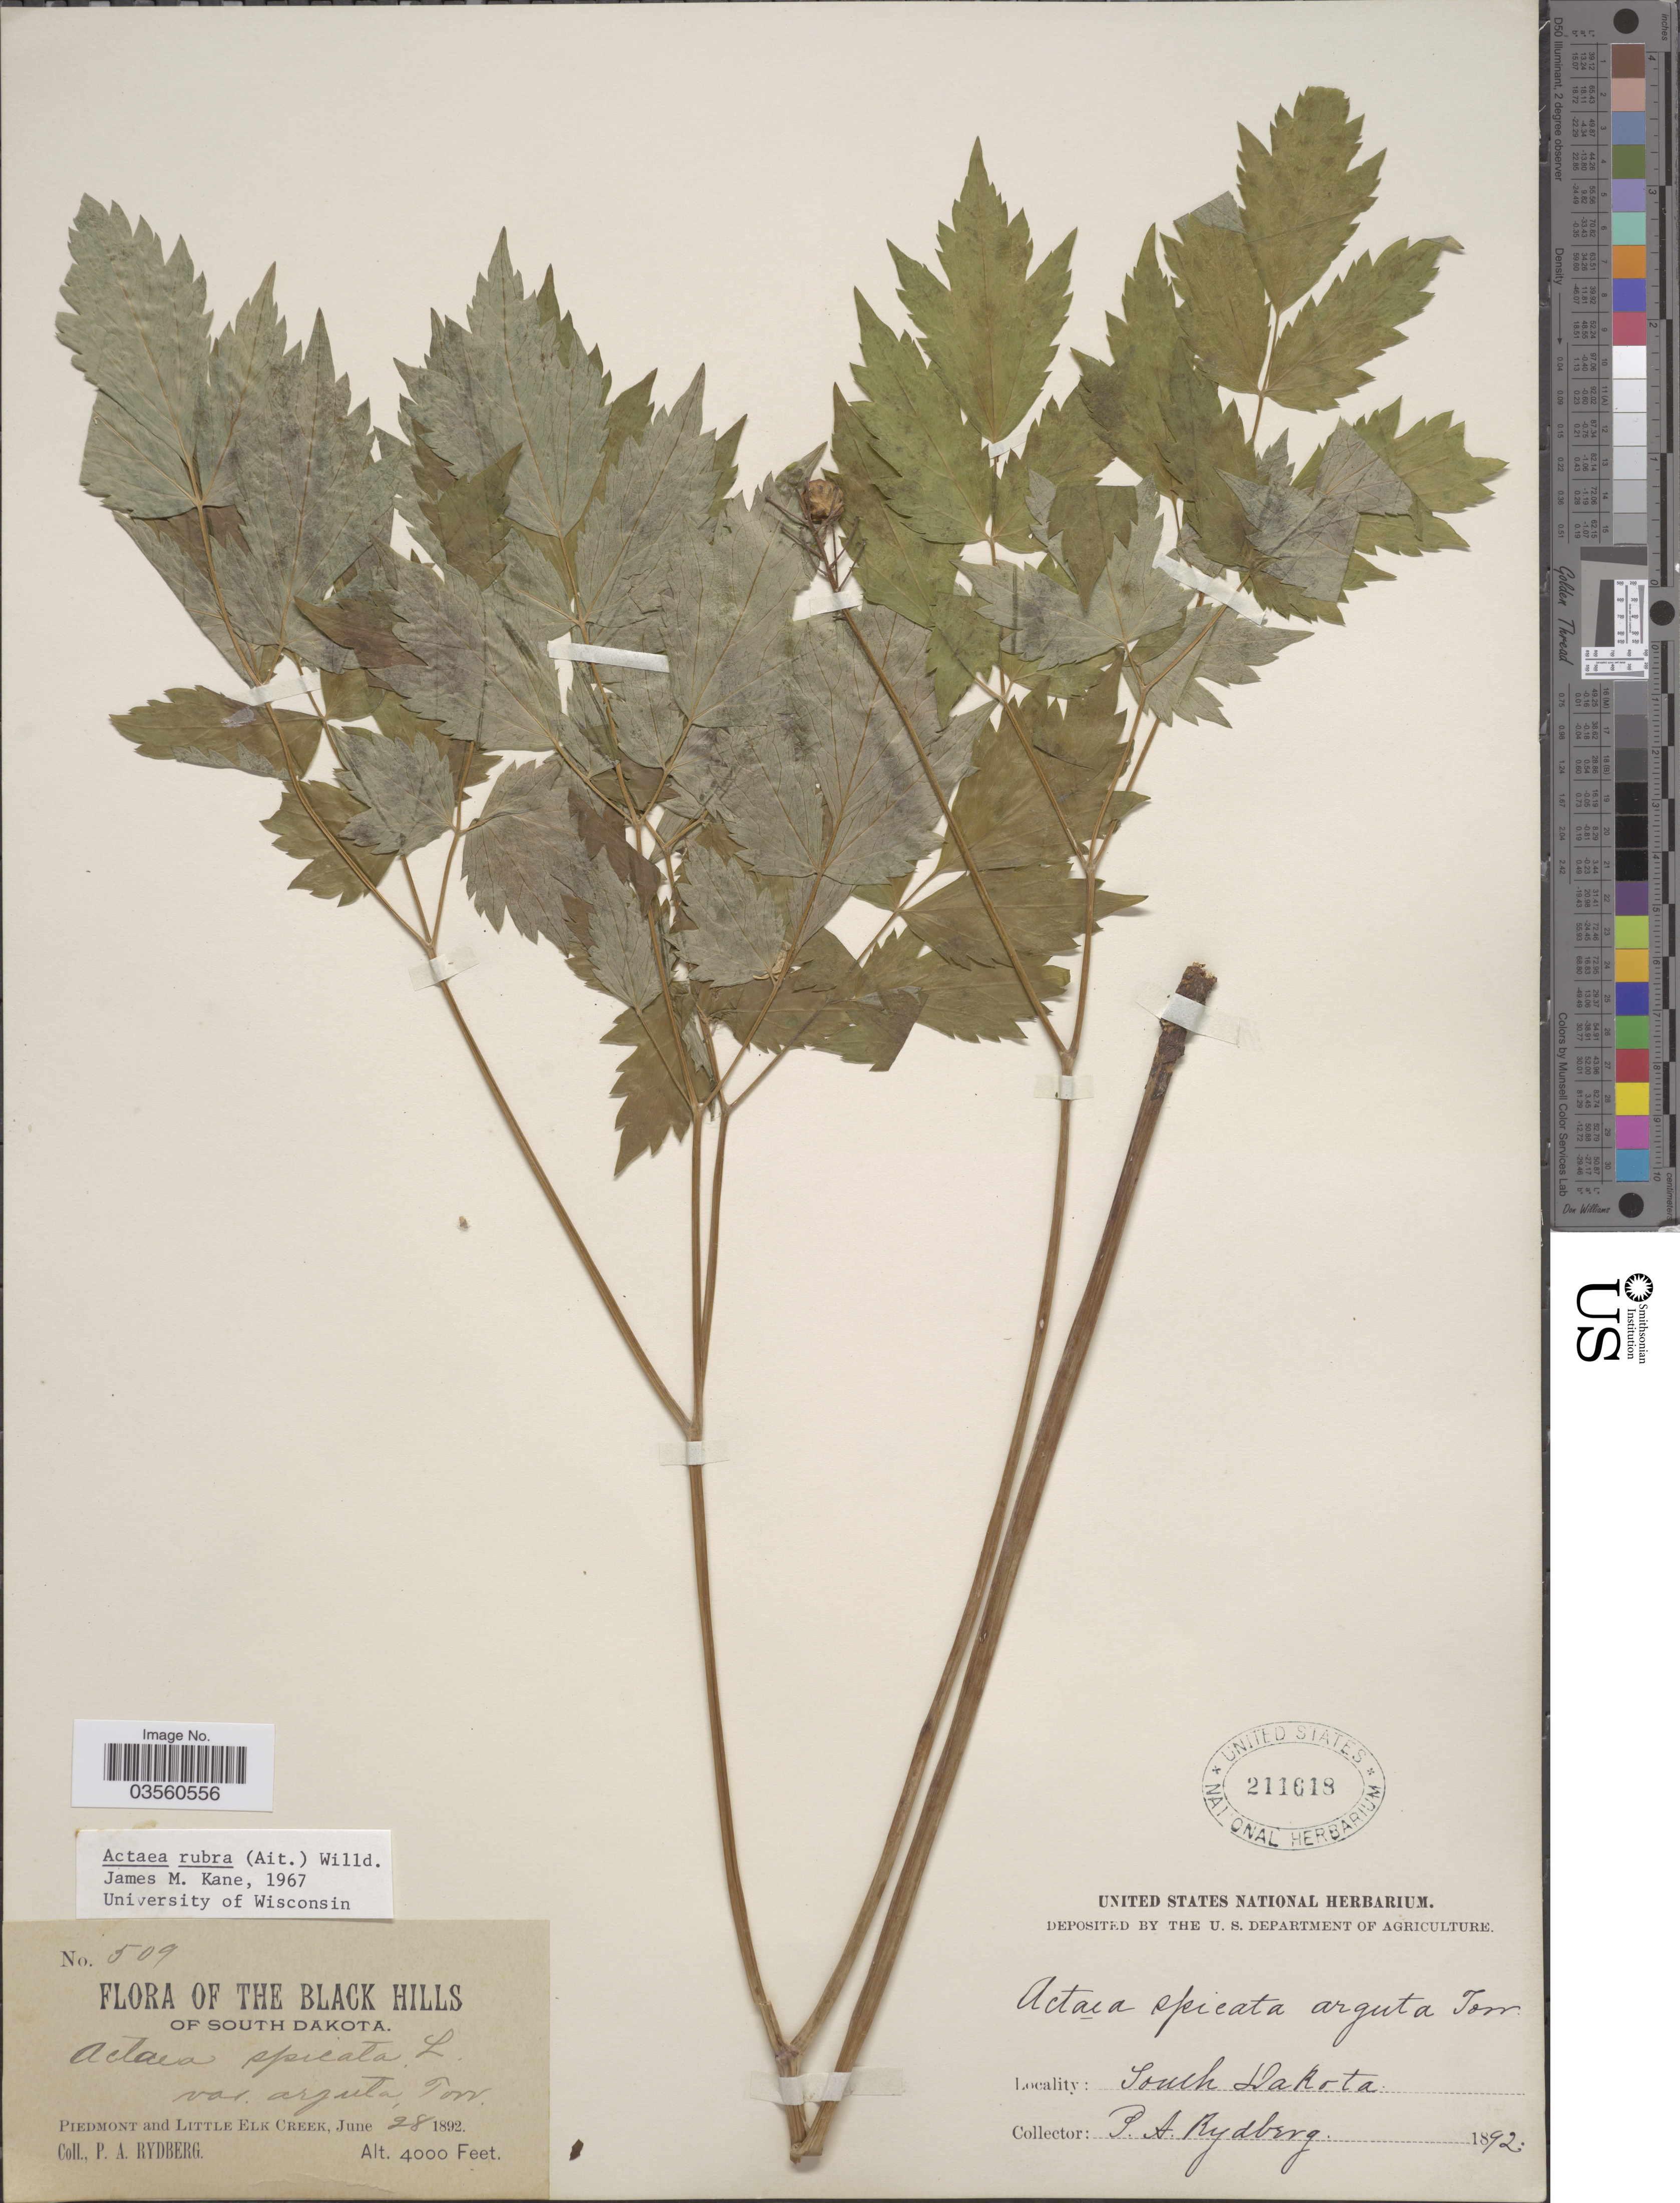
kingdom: Plantae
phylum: Tracheophyta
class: Magnoliopsida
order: Ranunculales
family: Ranunculaceae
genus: Actaea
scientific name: Actaea rubra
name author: (Aiton) Willd.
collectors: P. A. Rydberg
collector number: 509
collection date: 1892-06-28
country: United States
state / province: South Dakota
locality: The Black Hills. Piedmont and Little Elk Creek.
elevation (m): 1219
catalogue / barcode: US 211618